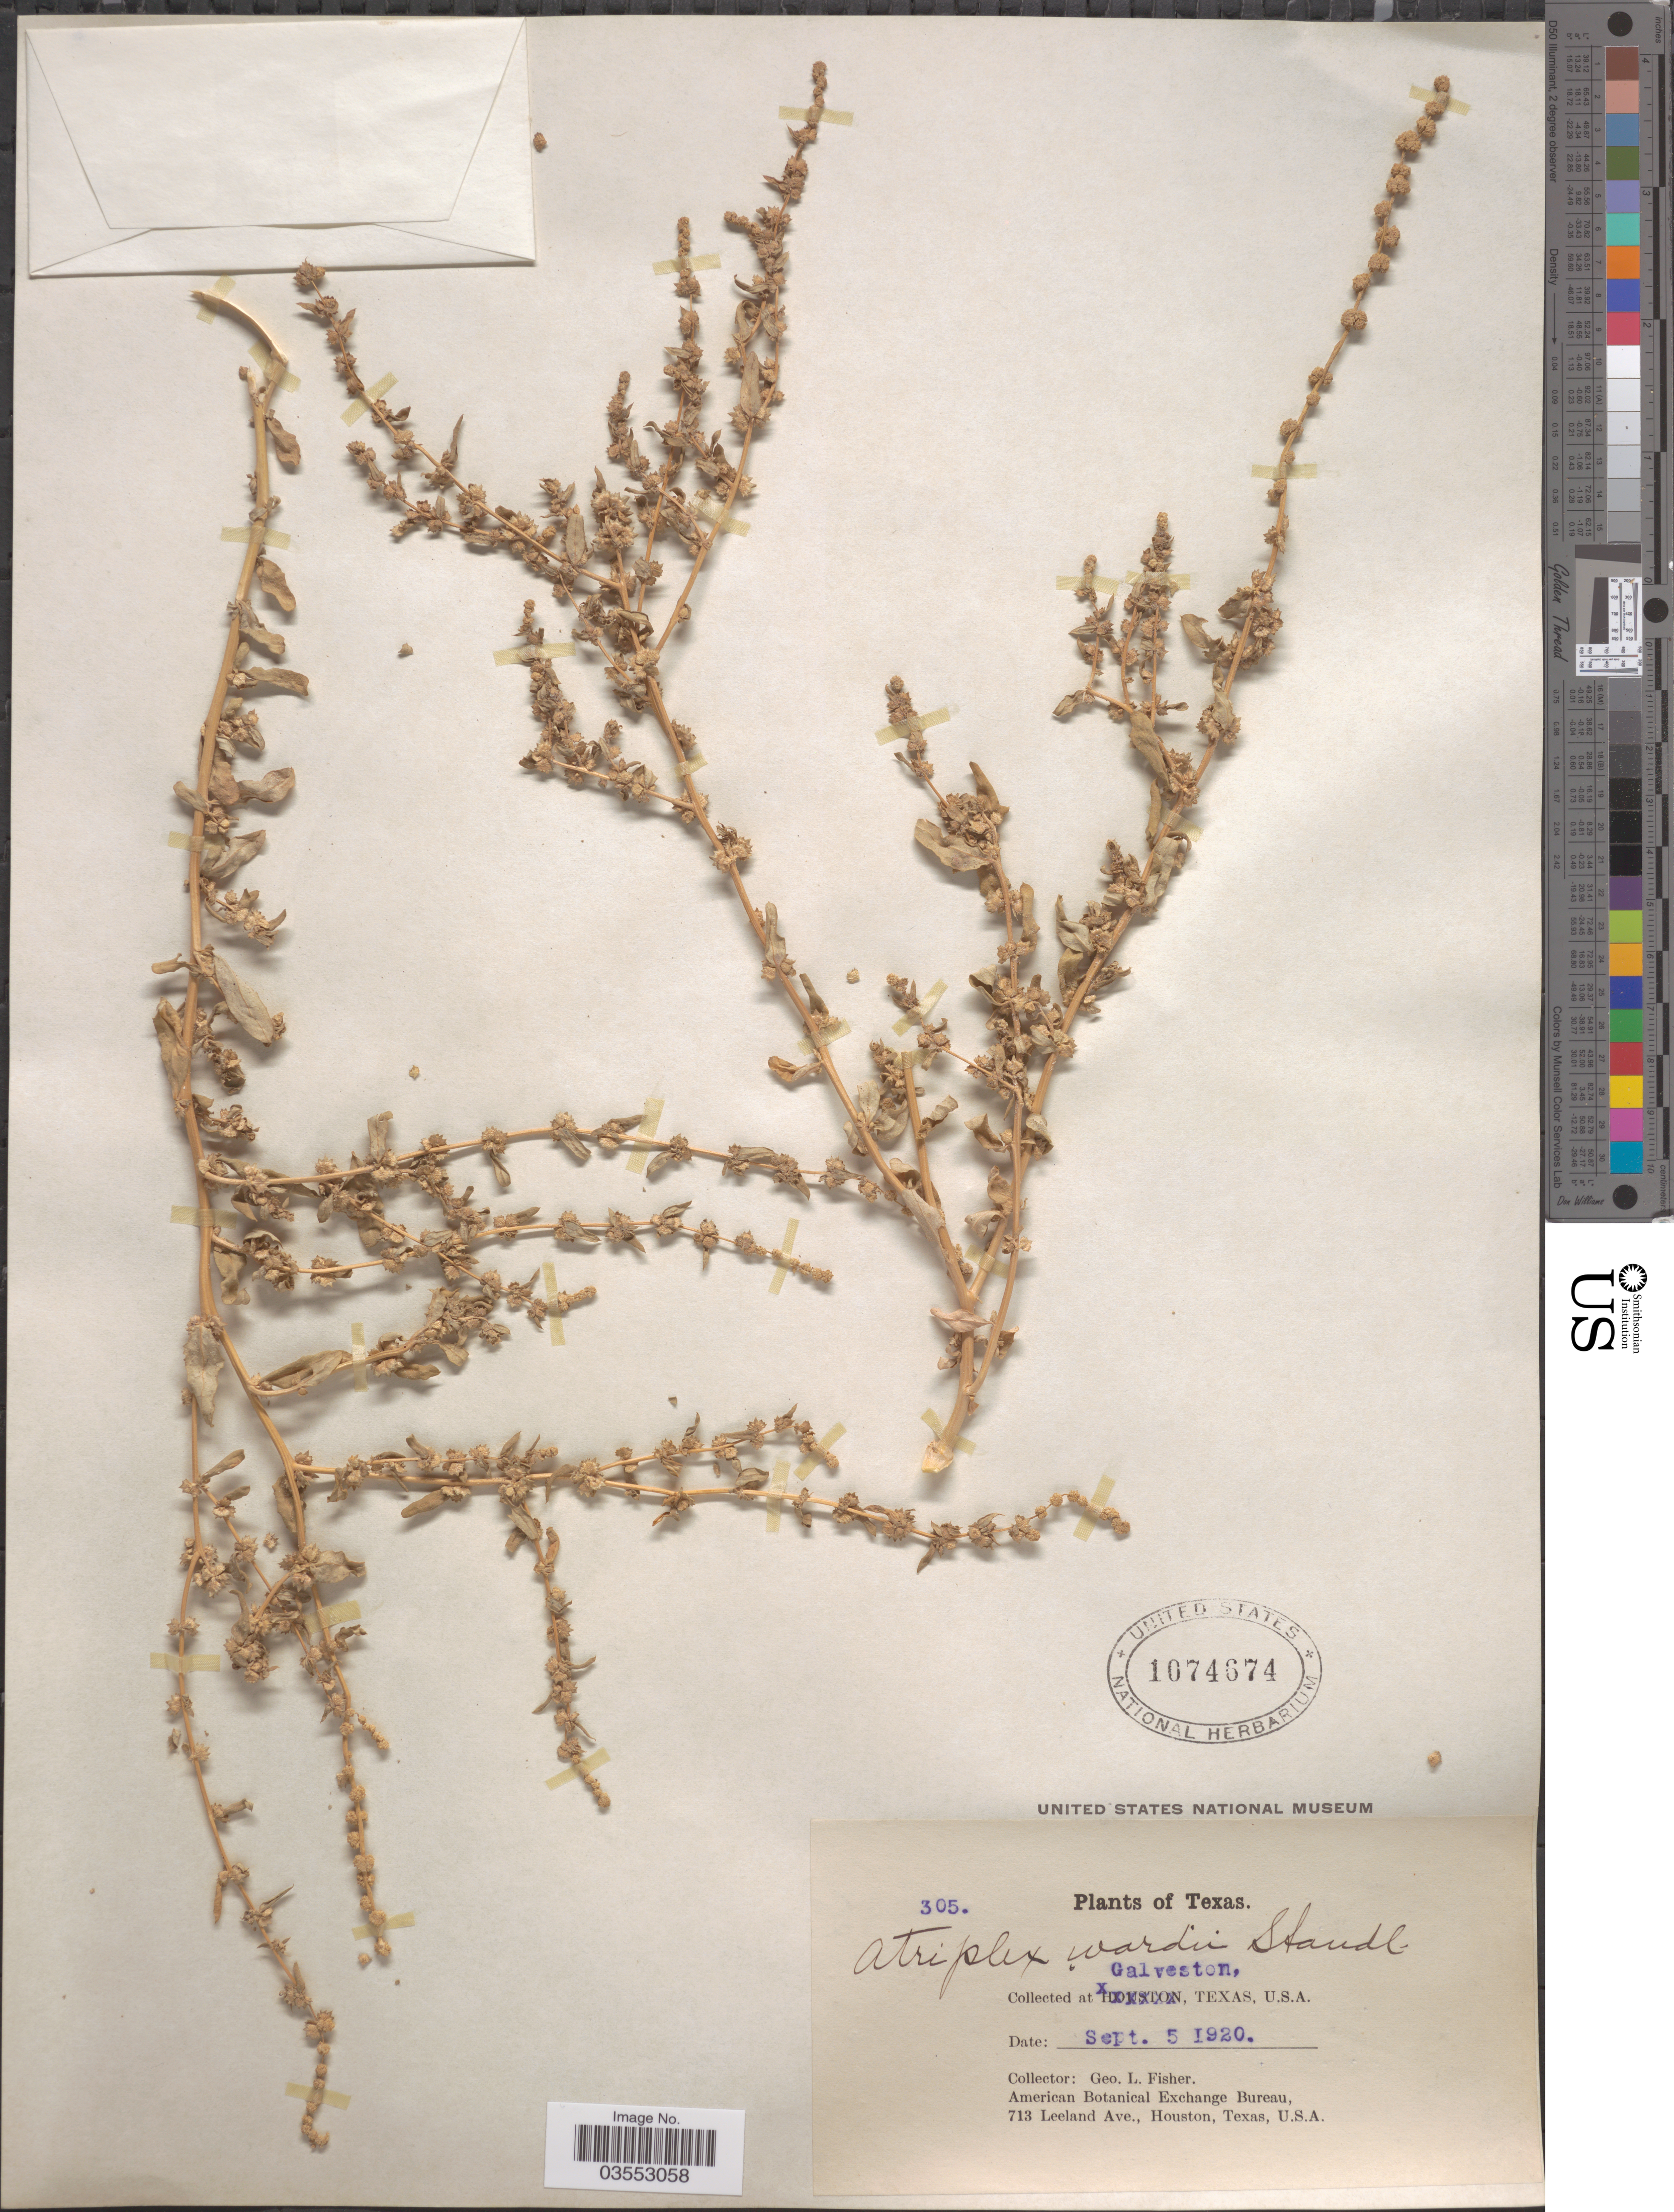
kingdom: Plantae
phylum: Tracheophyta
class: Magnoliopsida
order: Caryophyllales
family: Amaranthaceae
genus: Atriplex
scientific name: Atriplex wardii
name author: Standl.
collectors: G. L. Fisher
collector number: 305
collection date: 1920-09-05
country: United States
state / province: Texas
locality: Galveston, U.S.A.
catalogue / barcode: US 1074674